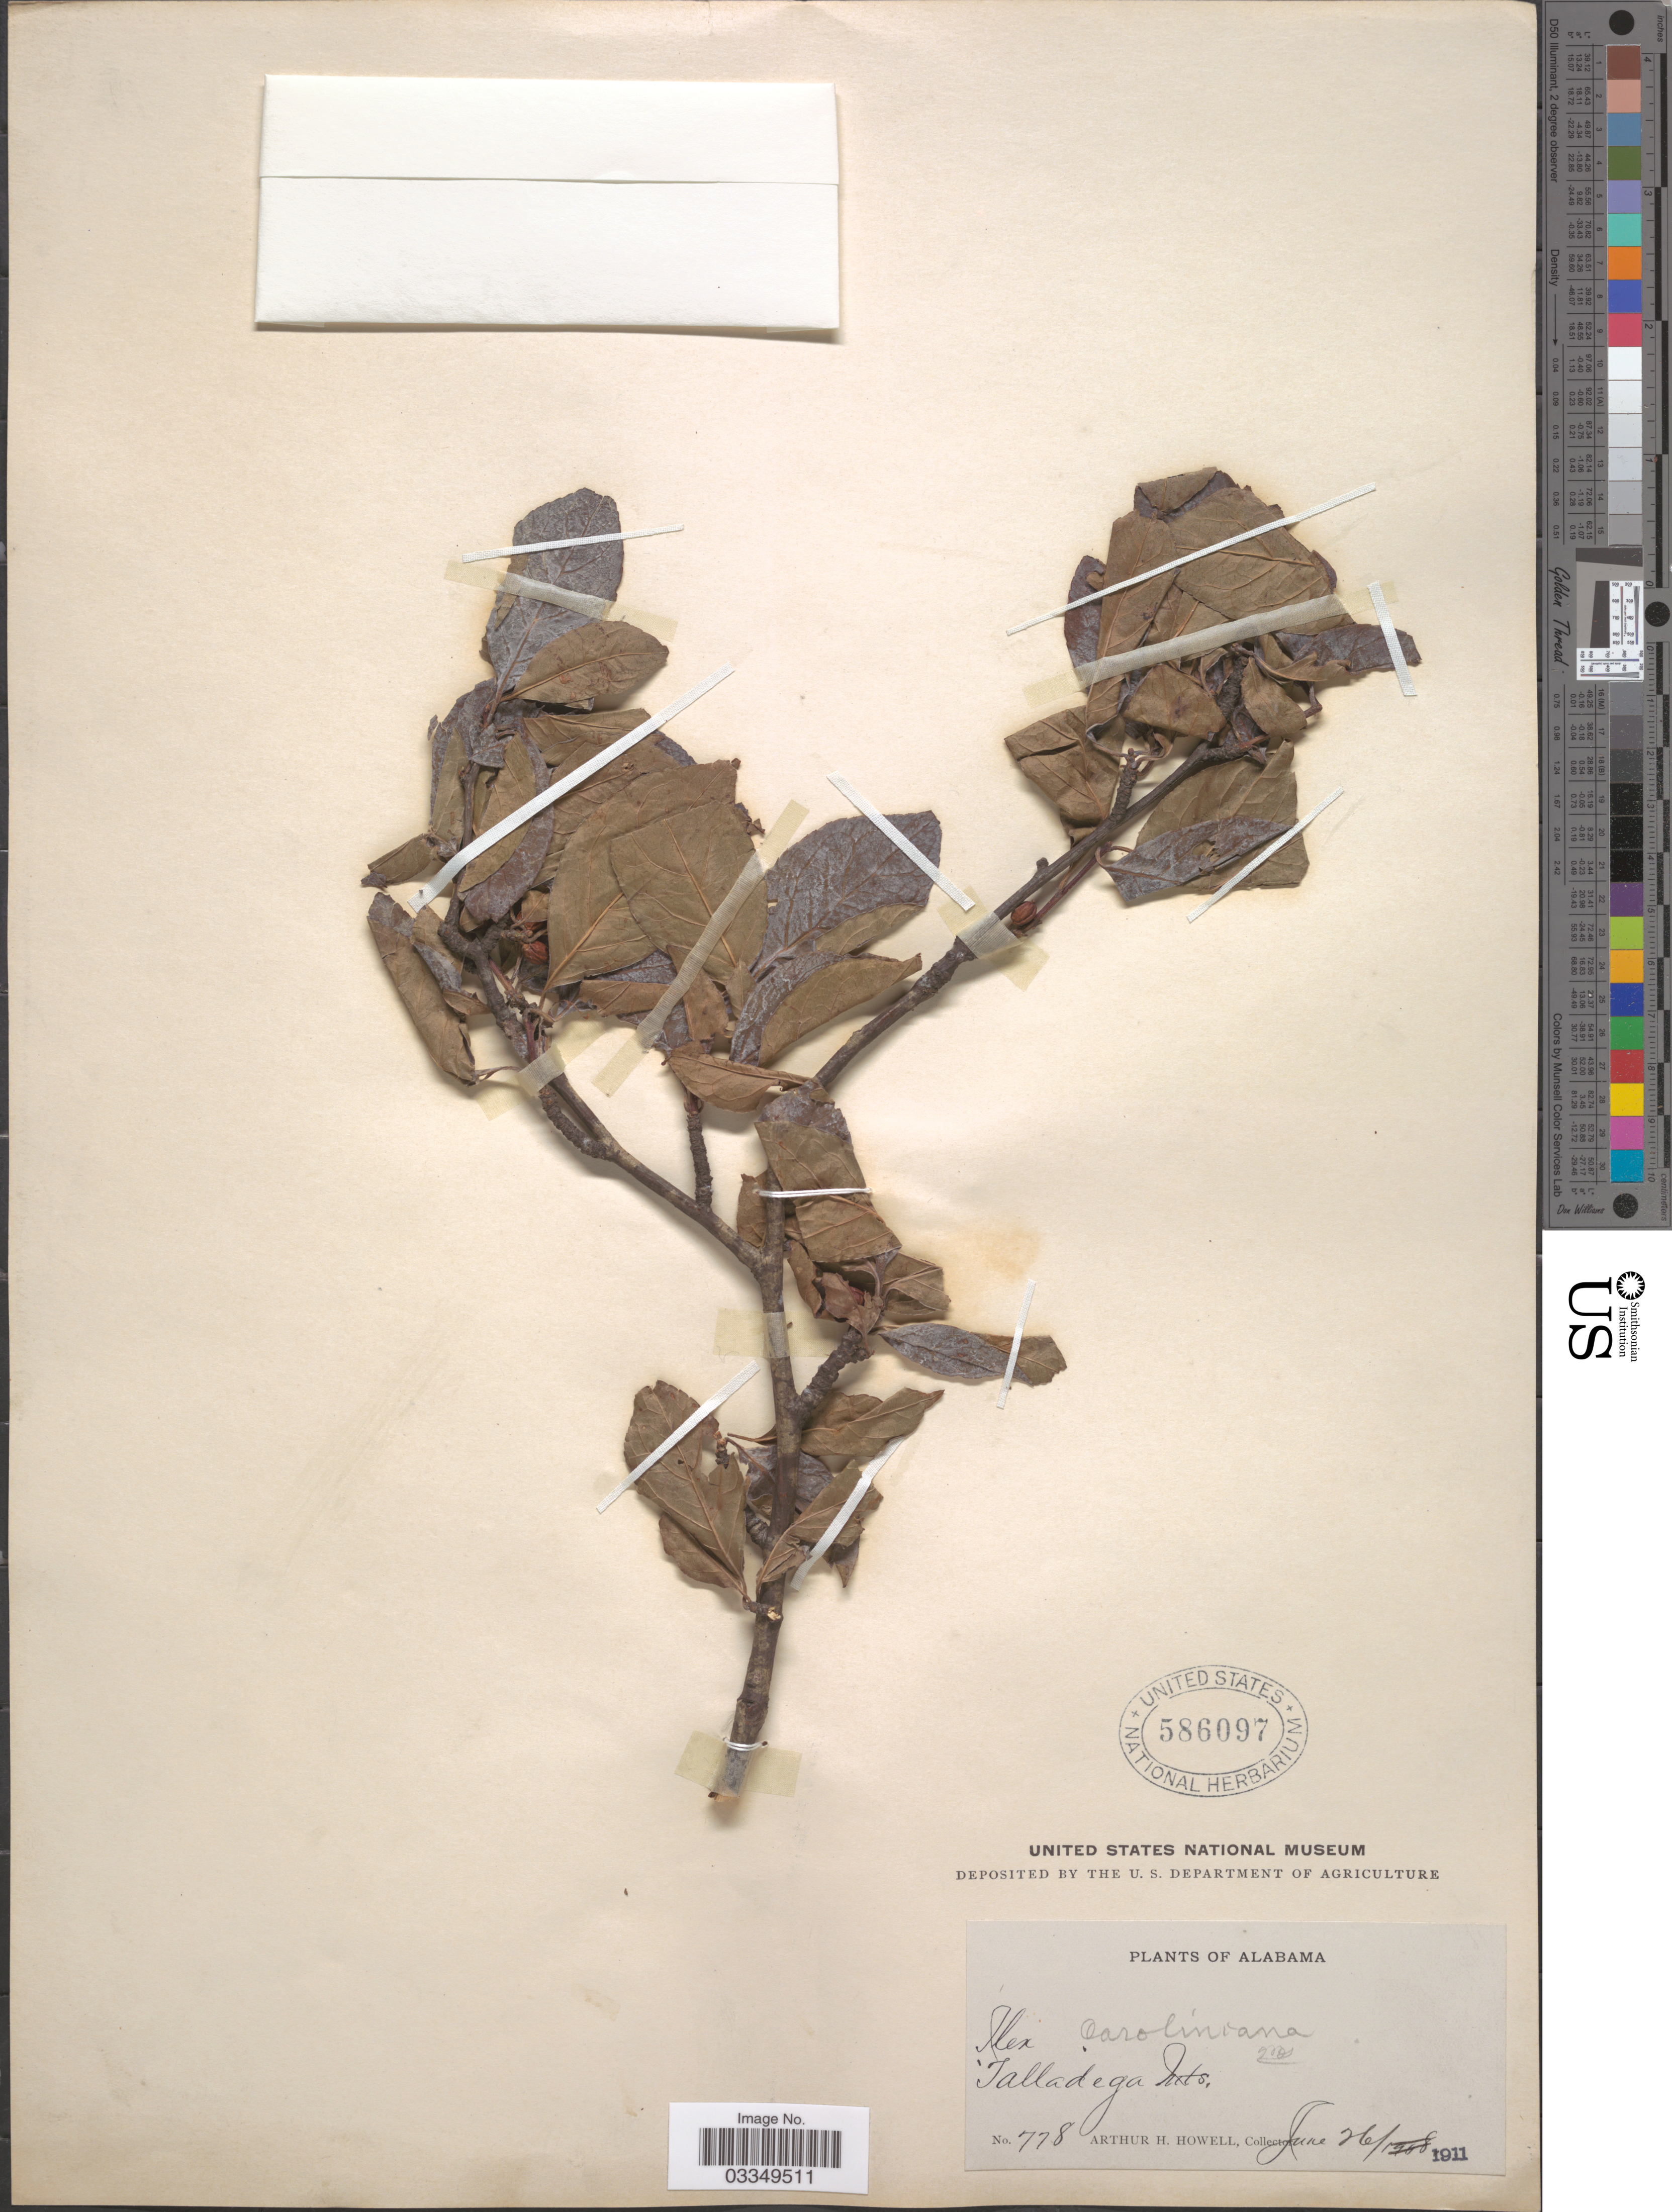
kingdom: Plantae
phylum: Tracheophyta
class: Magnoliopsida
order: Aquifoliales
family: Aquifoliaceae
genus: Ilex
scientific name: Ilex caroliniana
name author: Trel.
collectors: A. H. Howell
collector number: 778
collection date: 1911-06-26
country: United States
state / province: Alabama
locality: Talladega Mts.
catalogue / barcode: US 586097